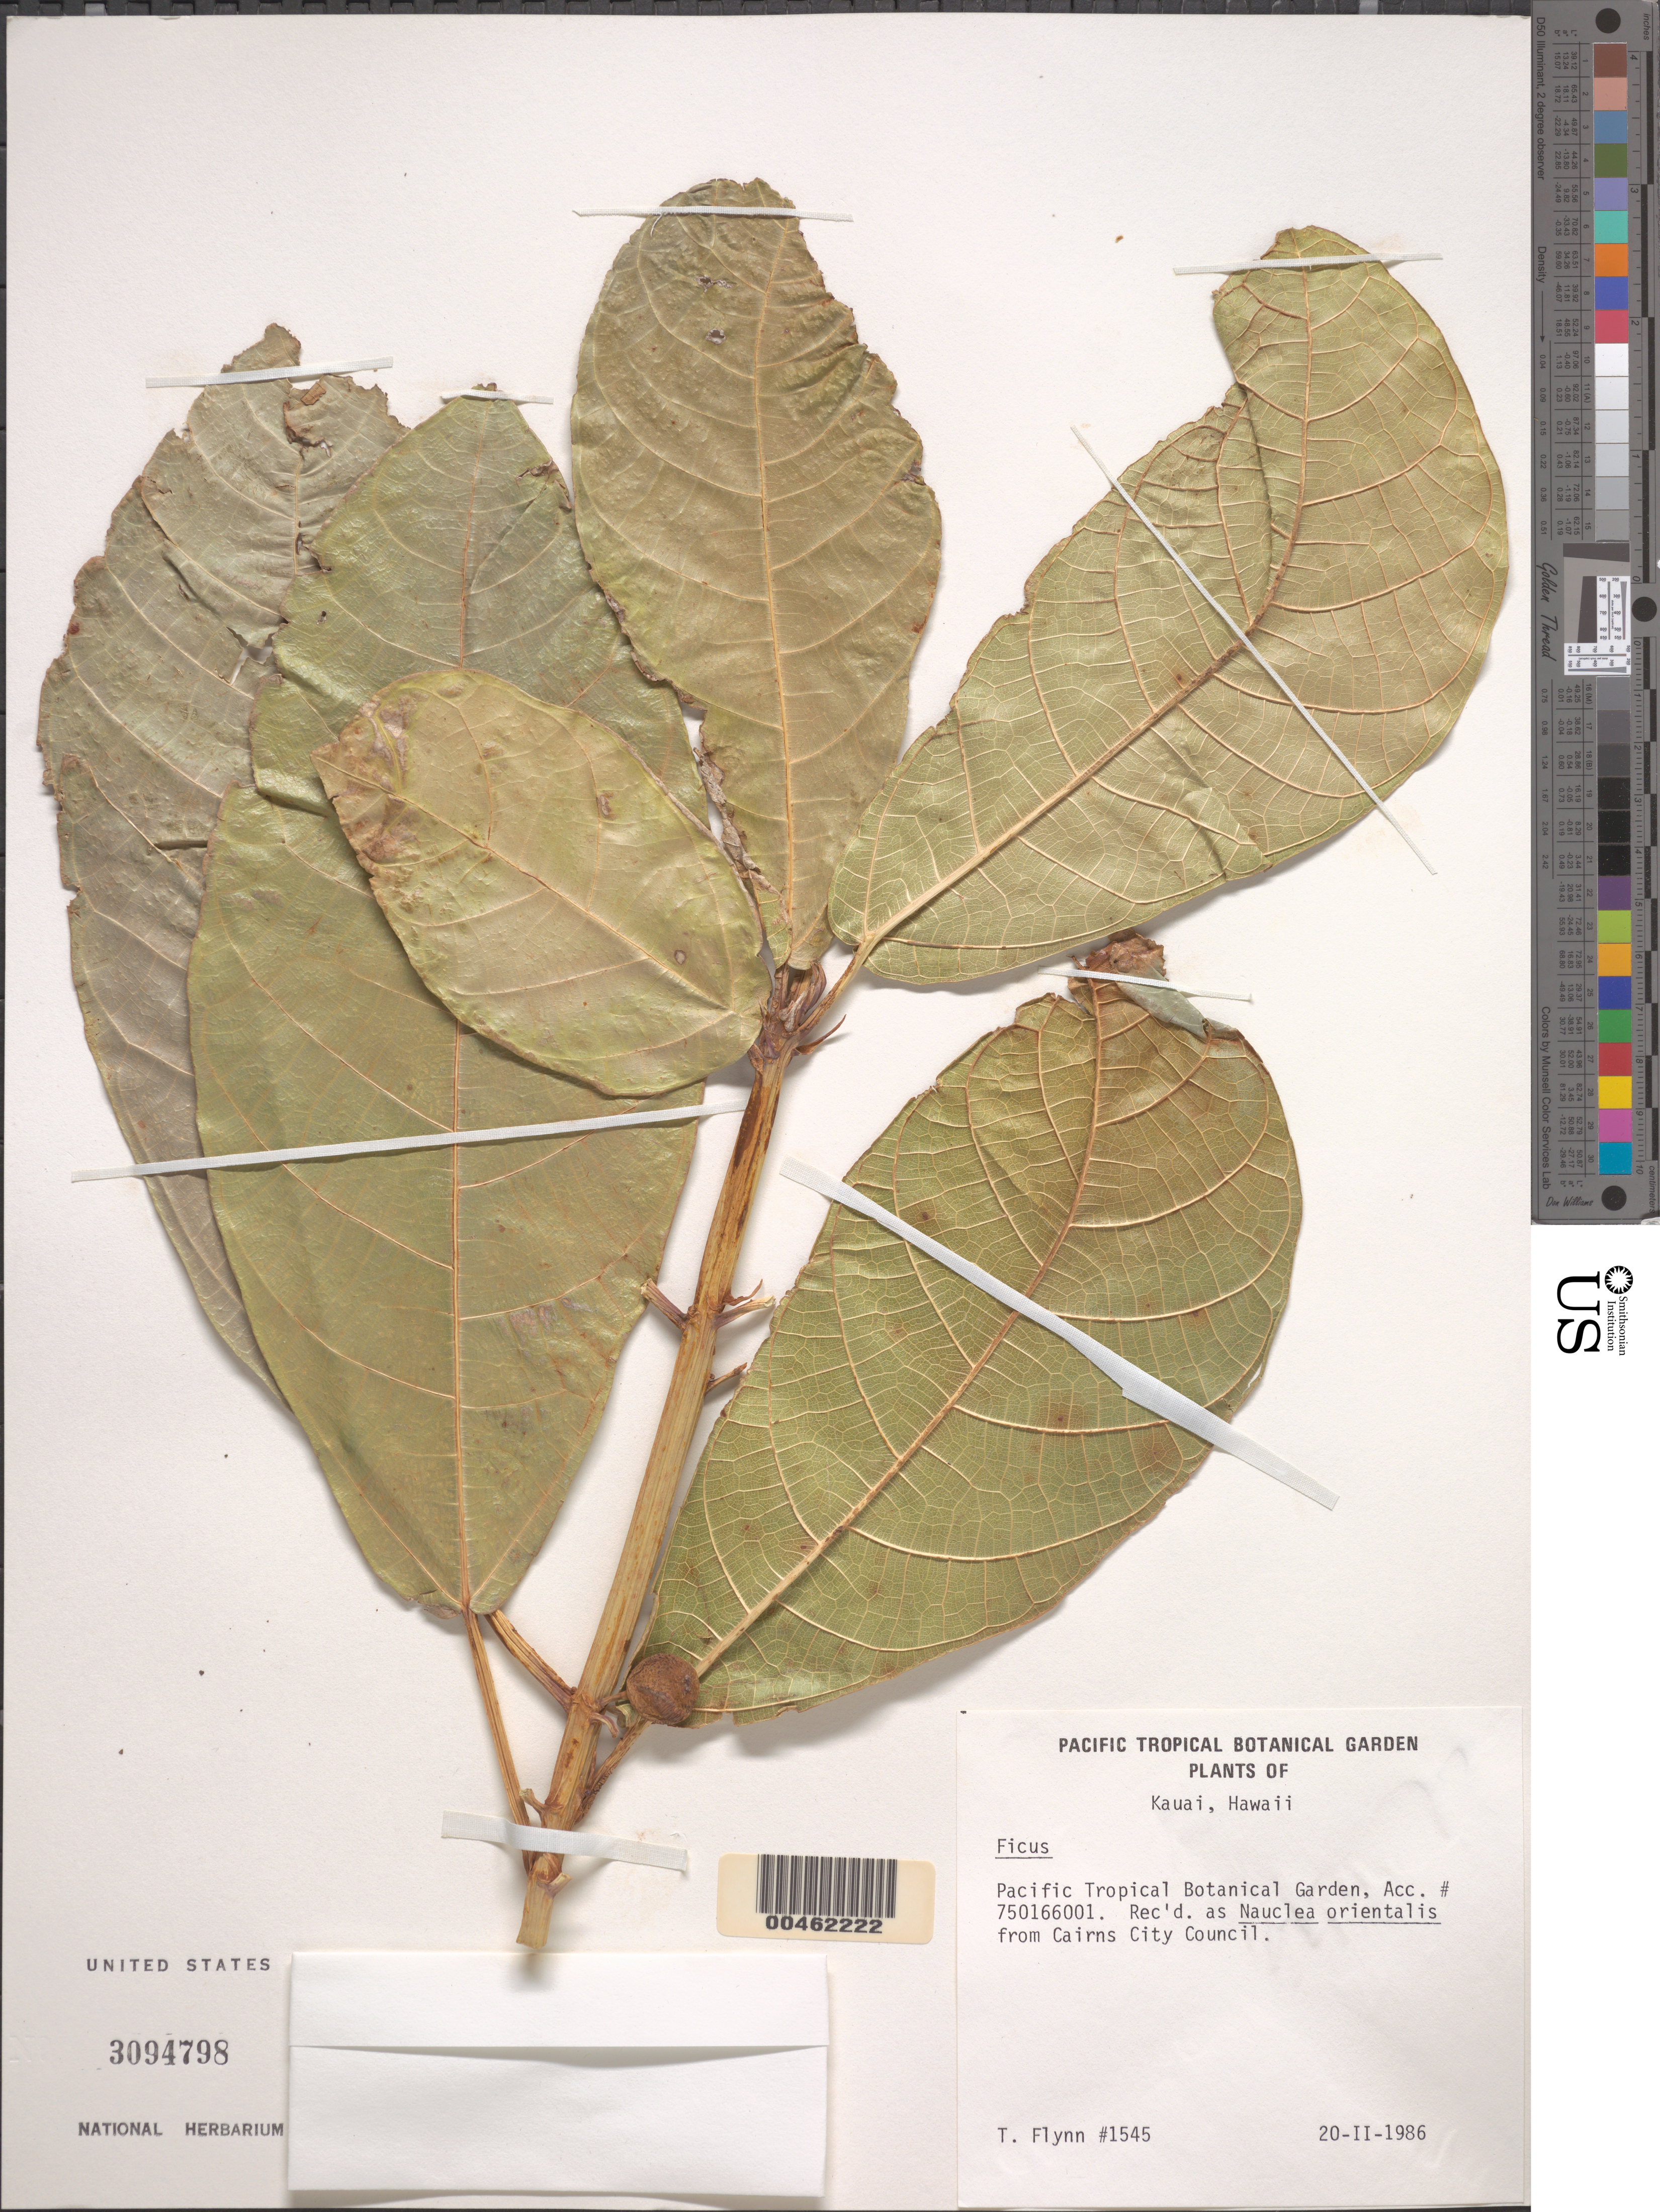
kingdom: Plantae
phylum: Tracheophyta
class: Magnoliopsida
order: Rosales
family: Moraceae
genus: Ficus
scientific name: Ficus sp.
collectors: T. W. Flynn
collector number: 1545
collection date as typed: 20 Feb 1986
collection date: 1986-02-20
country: United States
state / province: Hawaii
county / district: Kauai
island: Kaua'i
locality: Pacific Tropical Botanical Garden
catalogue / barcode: US 3094798